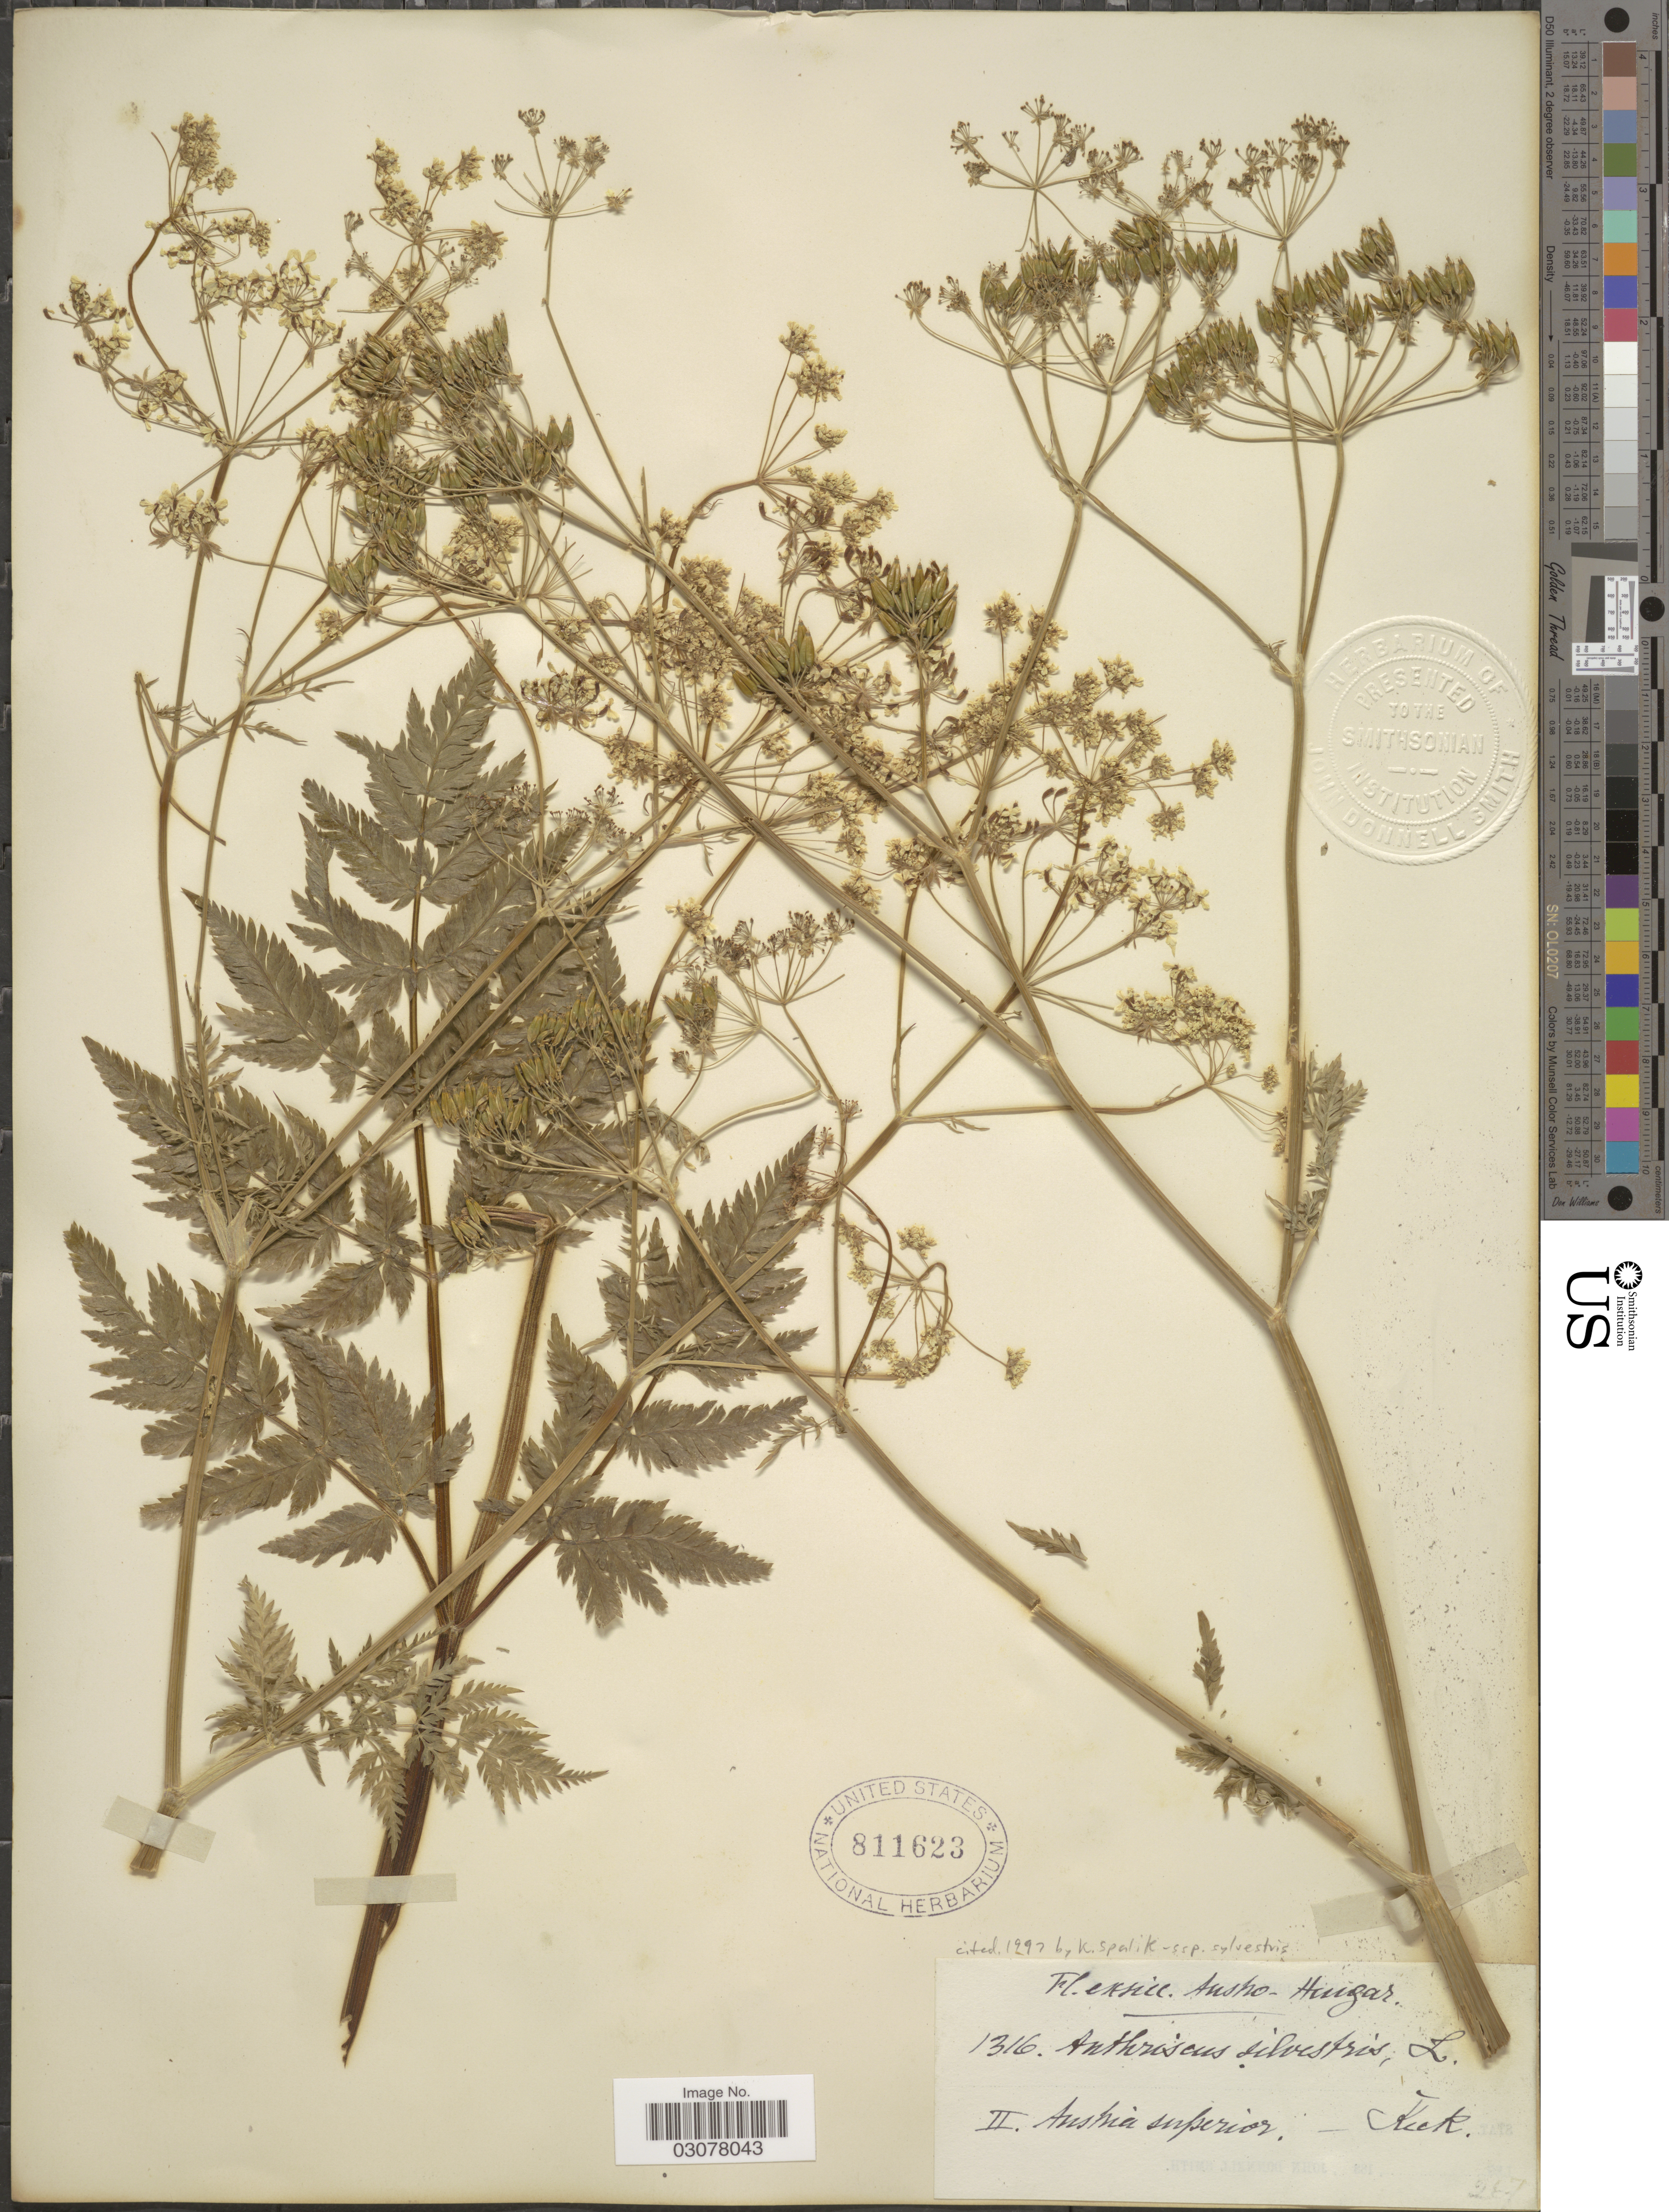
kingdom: Plantae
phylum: Tracheophyta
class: Magnoliopsida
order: Apiales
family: Apiaceae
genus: Anthriscus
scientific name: Anthriscus sylvestris subsp. sylvestris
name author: (L.) Hoffm.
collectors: -- Keck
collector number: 1316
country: Austria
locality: Austria superior.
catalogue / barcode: US 811623